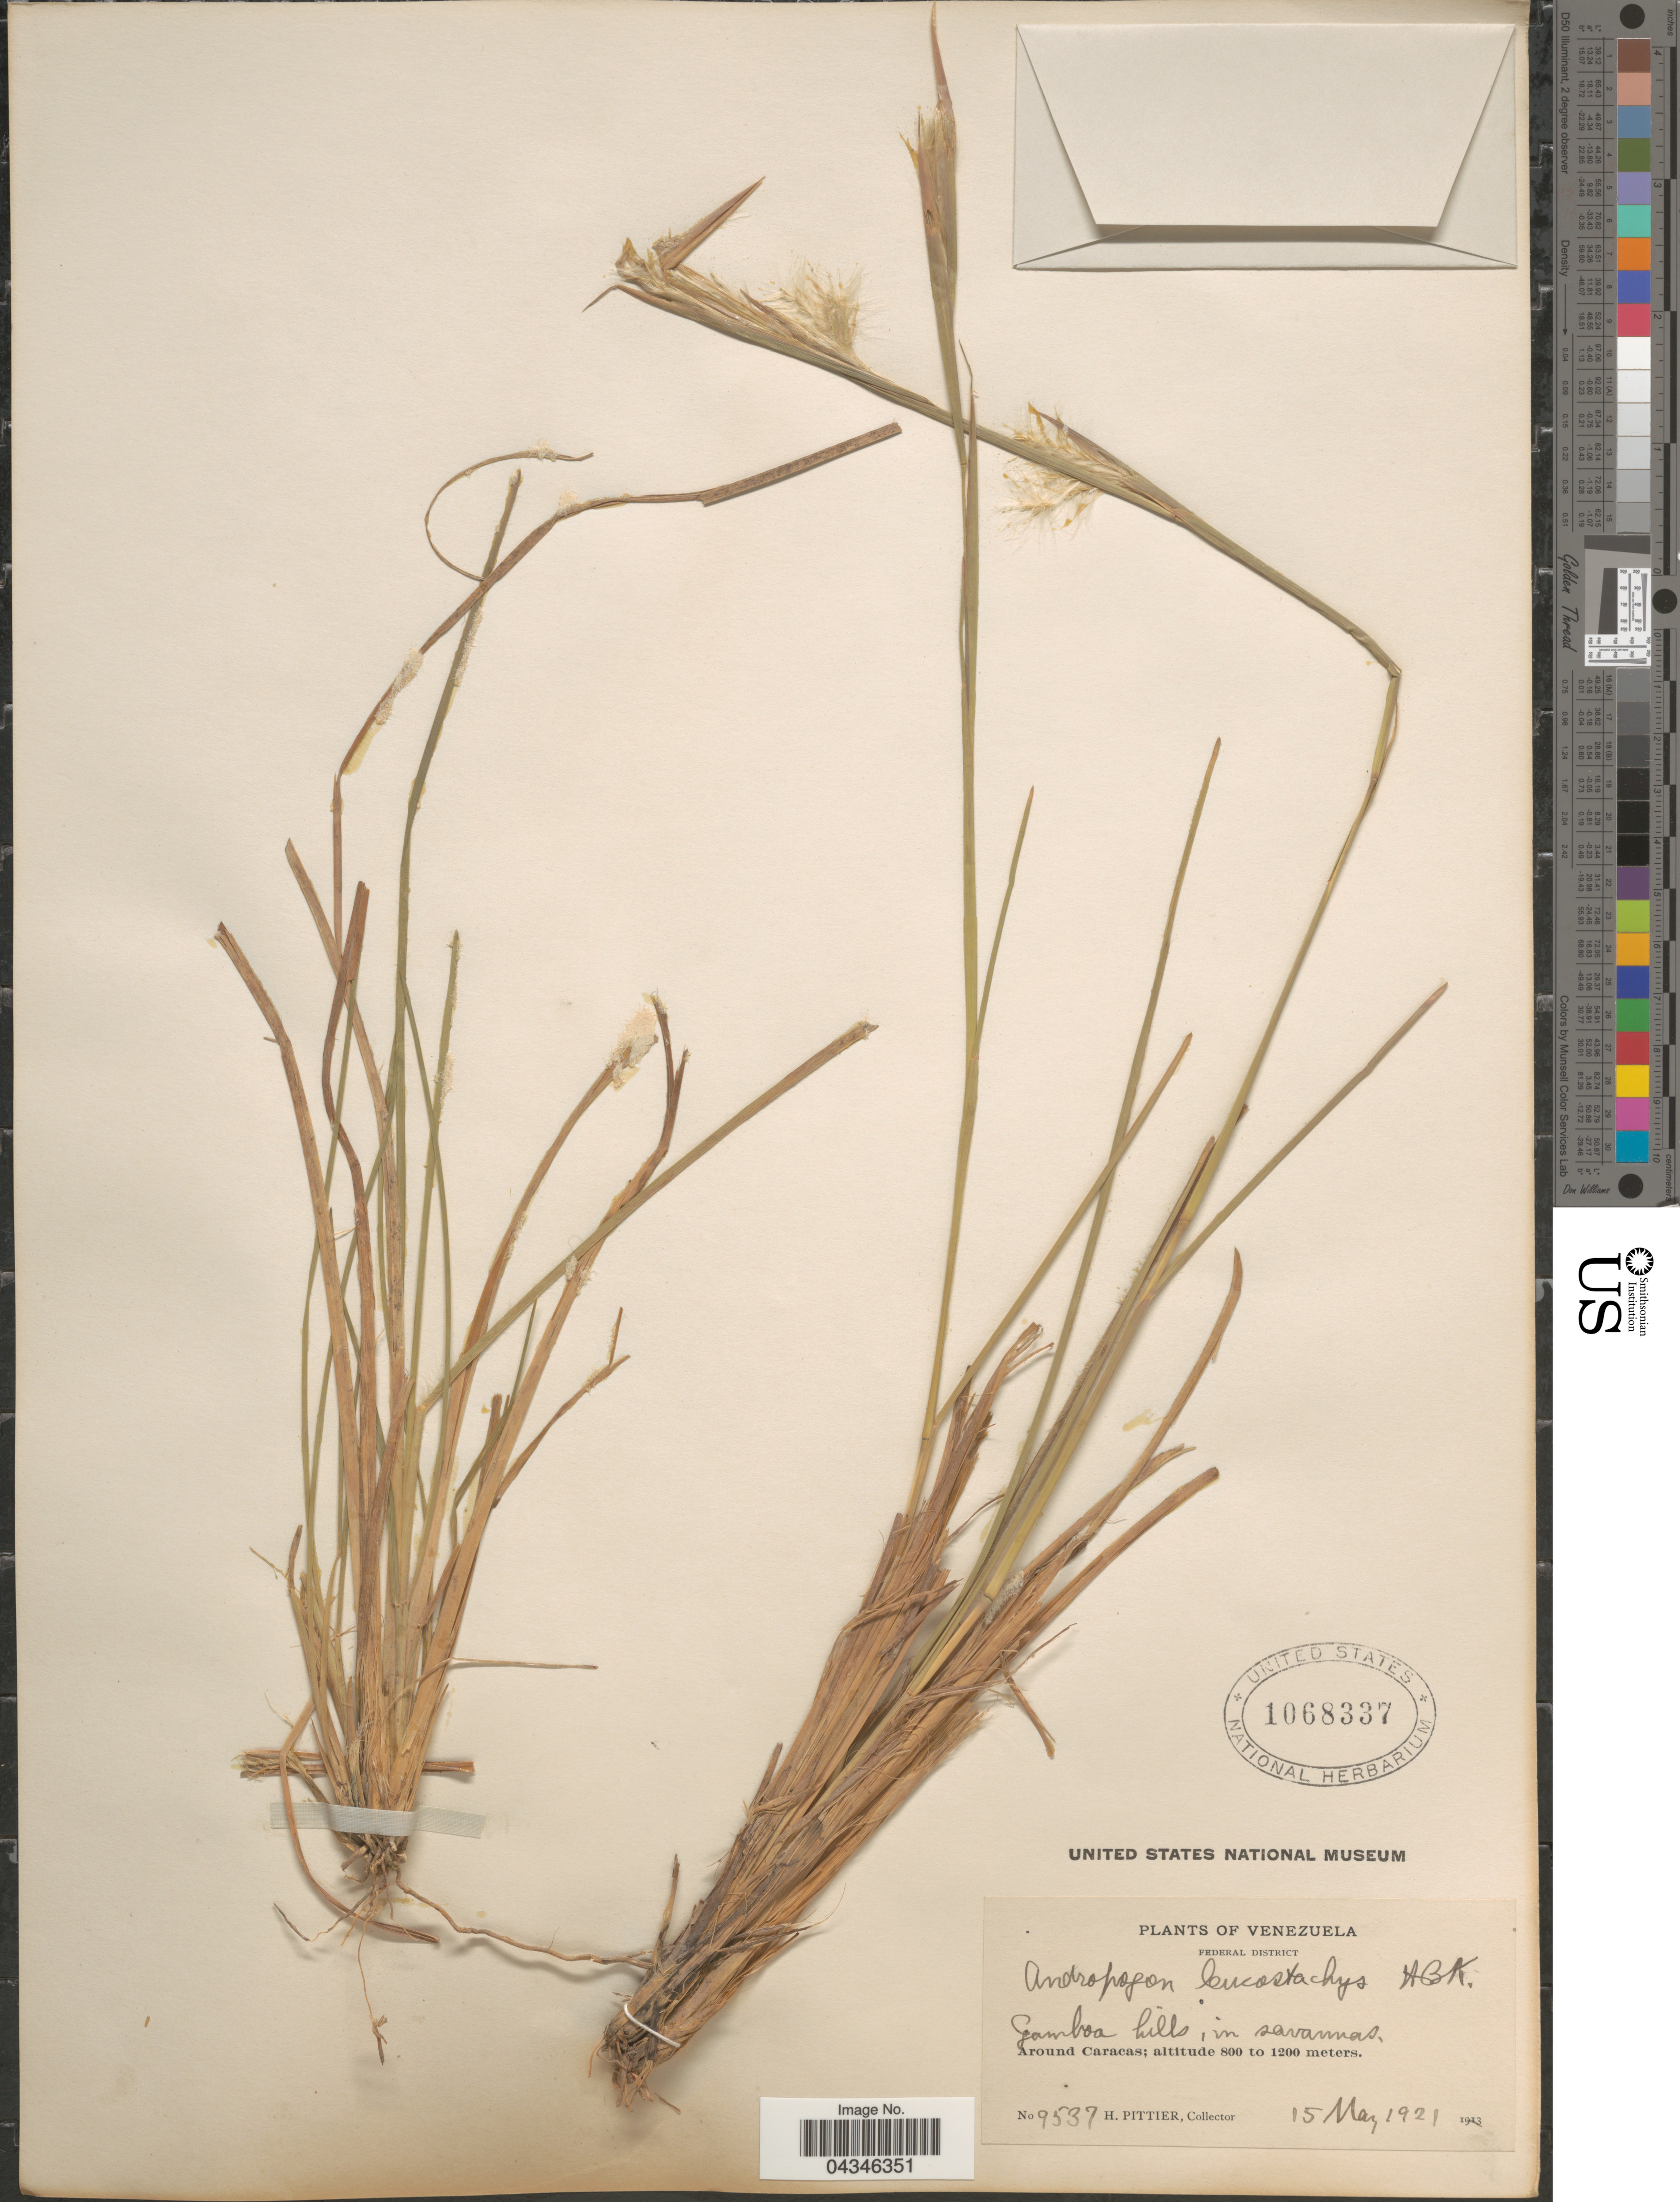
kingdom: Plantae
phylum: Tracheophyta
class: Liliopsida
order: Poales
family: Poaceae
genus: Andropogon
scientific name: Andropogon selloanus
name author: (Hack.) Hack.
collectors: H. F. Pittier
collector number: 9537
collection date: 1921-05-15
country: Venezuela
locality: Federal District. Gamboa hills, in savannas. Around Caracas.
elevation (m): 800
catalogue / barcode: US 1068337